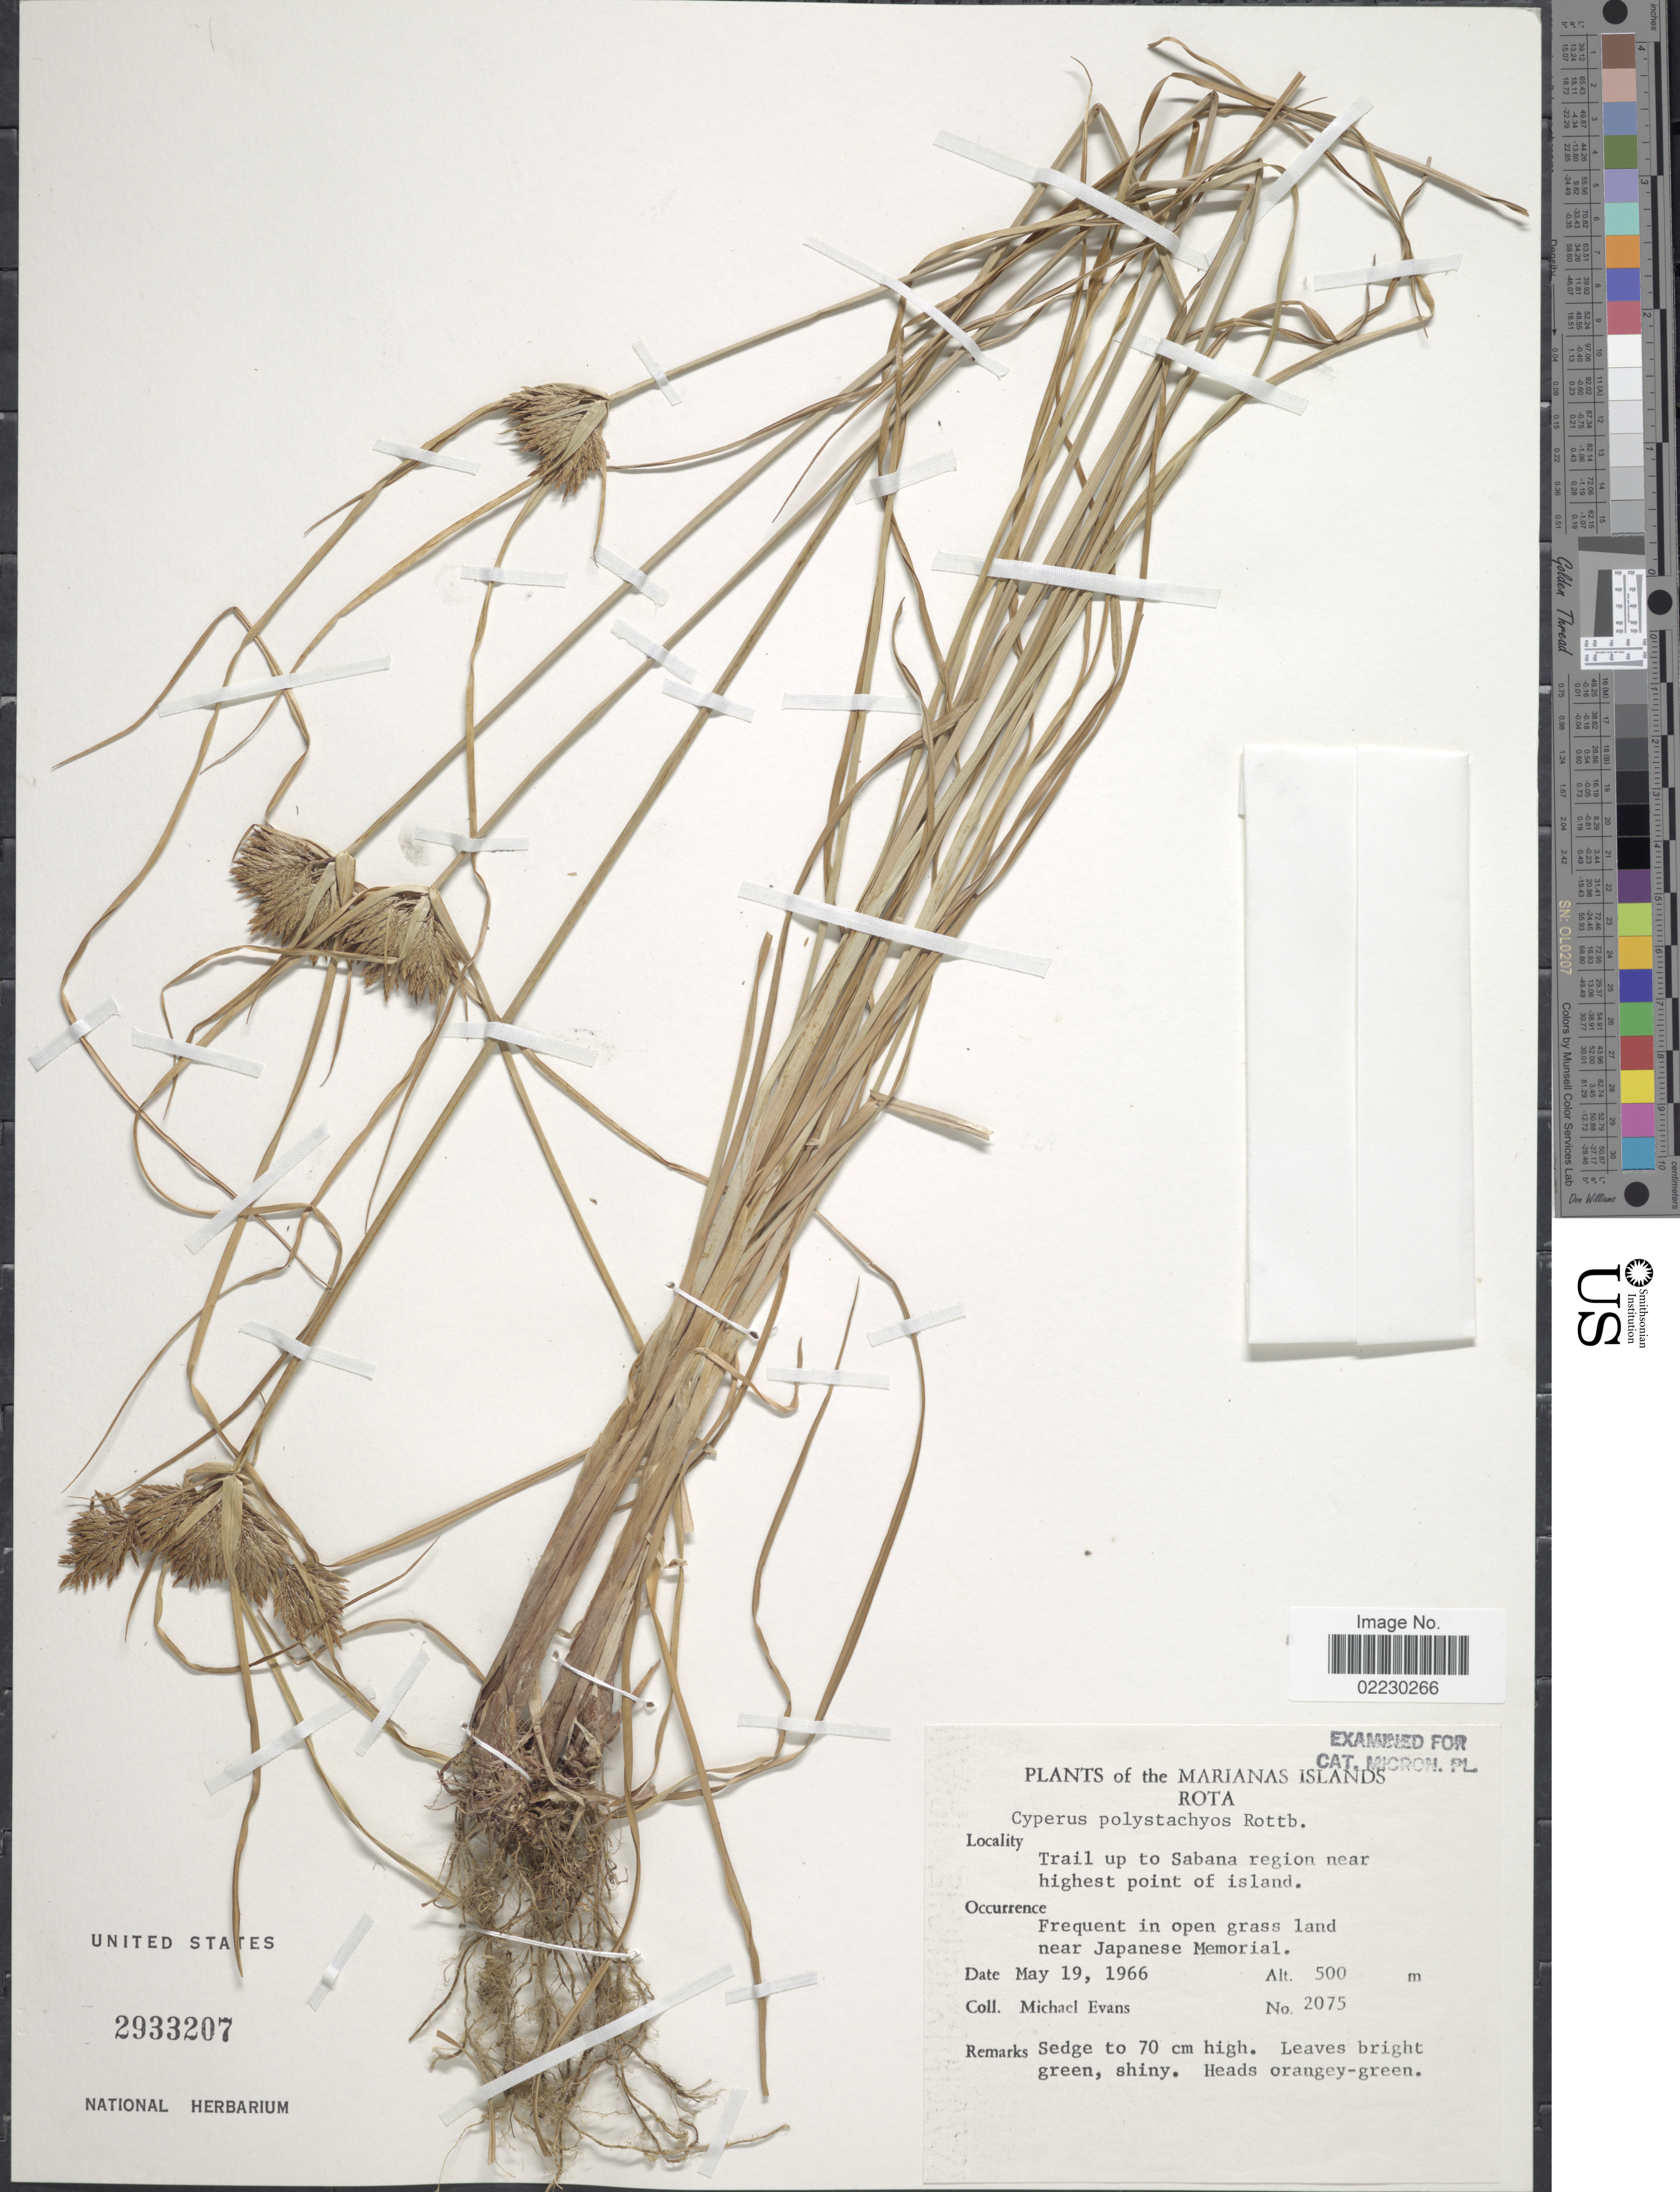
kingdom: Plantae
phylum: Tracheophyta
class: Liliopsida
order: Poales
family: Cyperaceae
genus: Cyperus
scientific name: Cyperus polystachyos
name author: Rottb.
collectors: M. Evans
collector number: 2075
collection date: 1966-05-19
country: Northern Mariana Islands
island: Rota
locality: Rota, trail up to Sabana region near highest point of island, in open grass land near Japanese Memorial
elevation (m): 500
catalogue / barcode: US 2933207